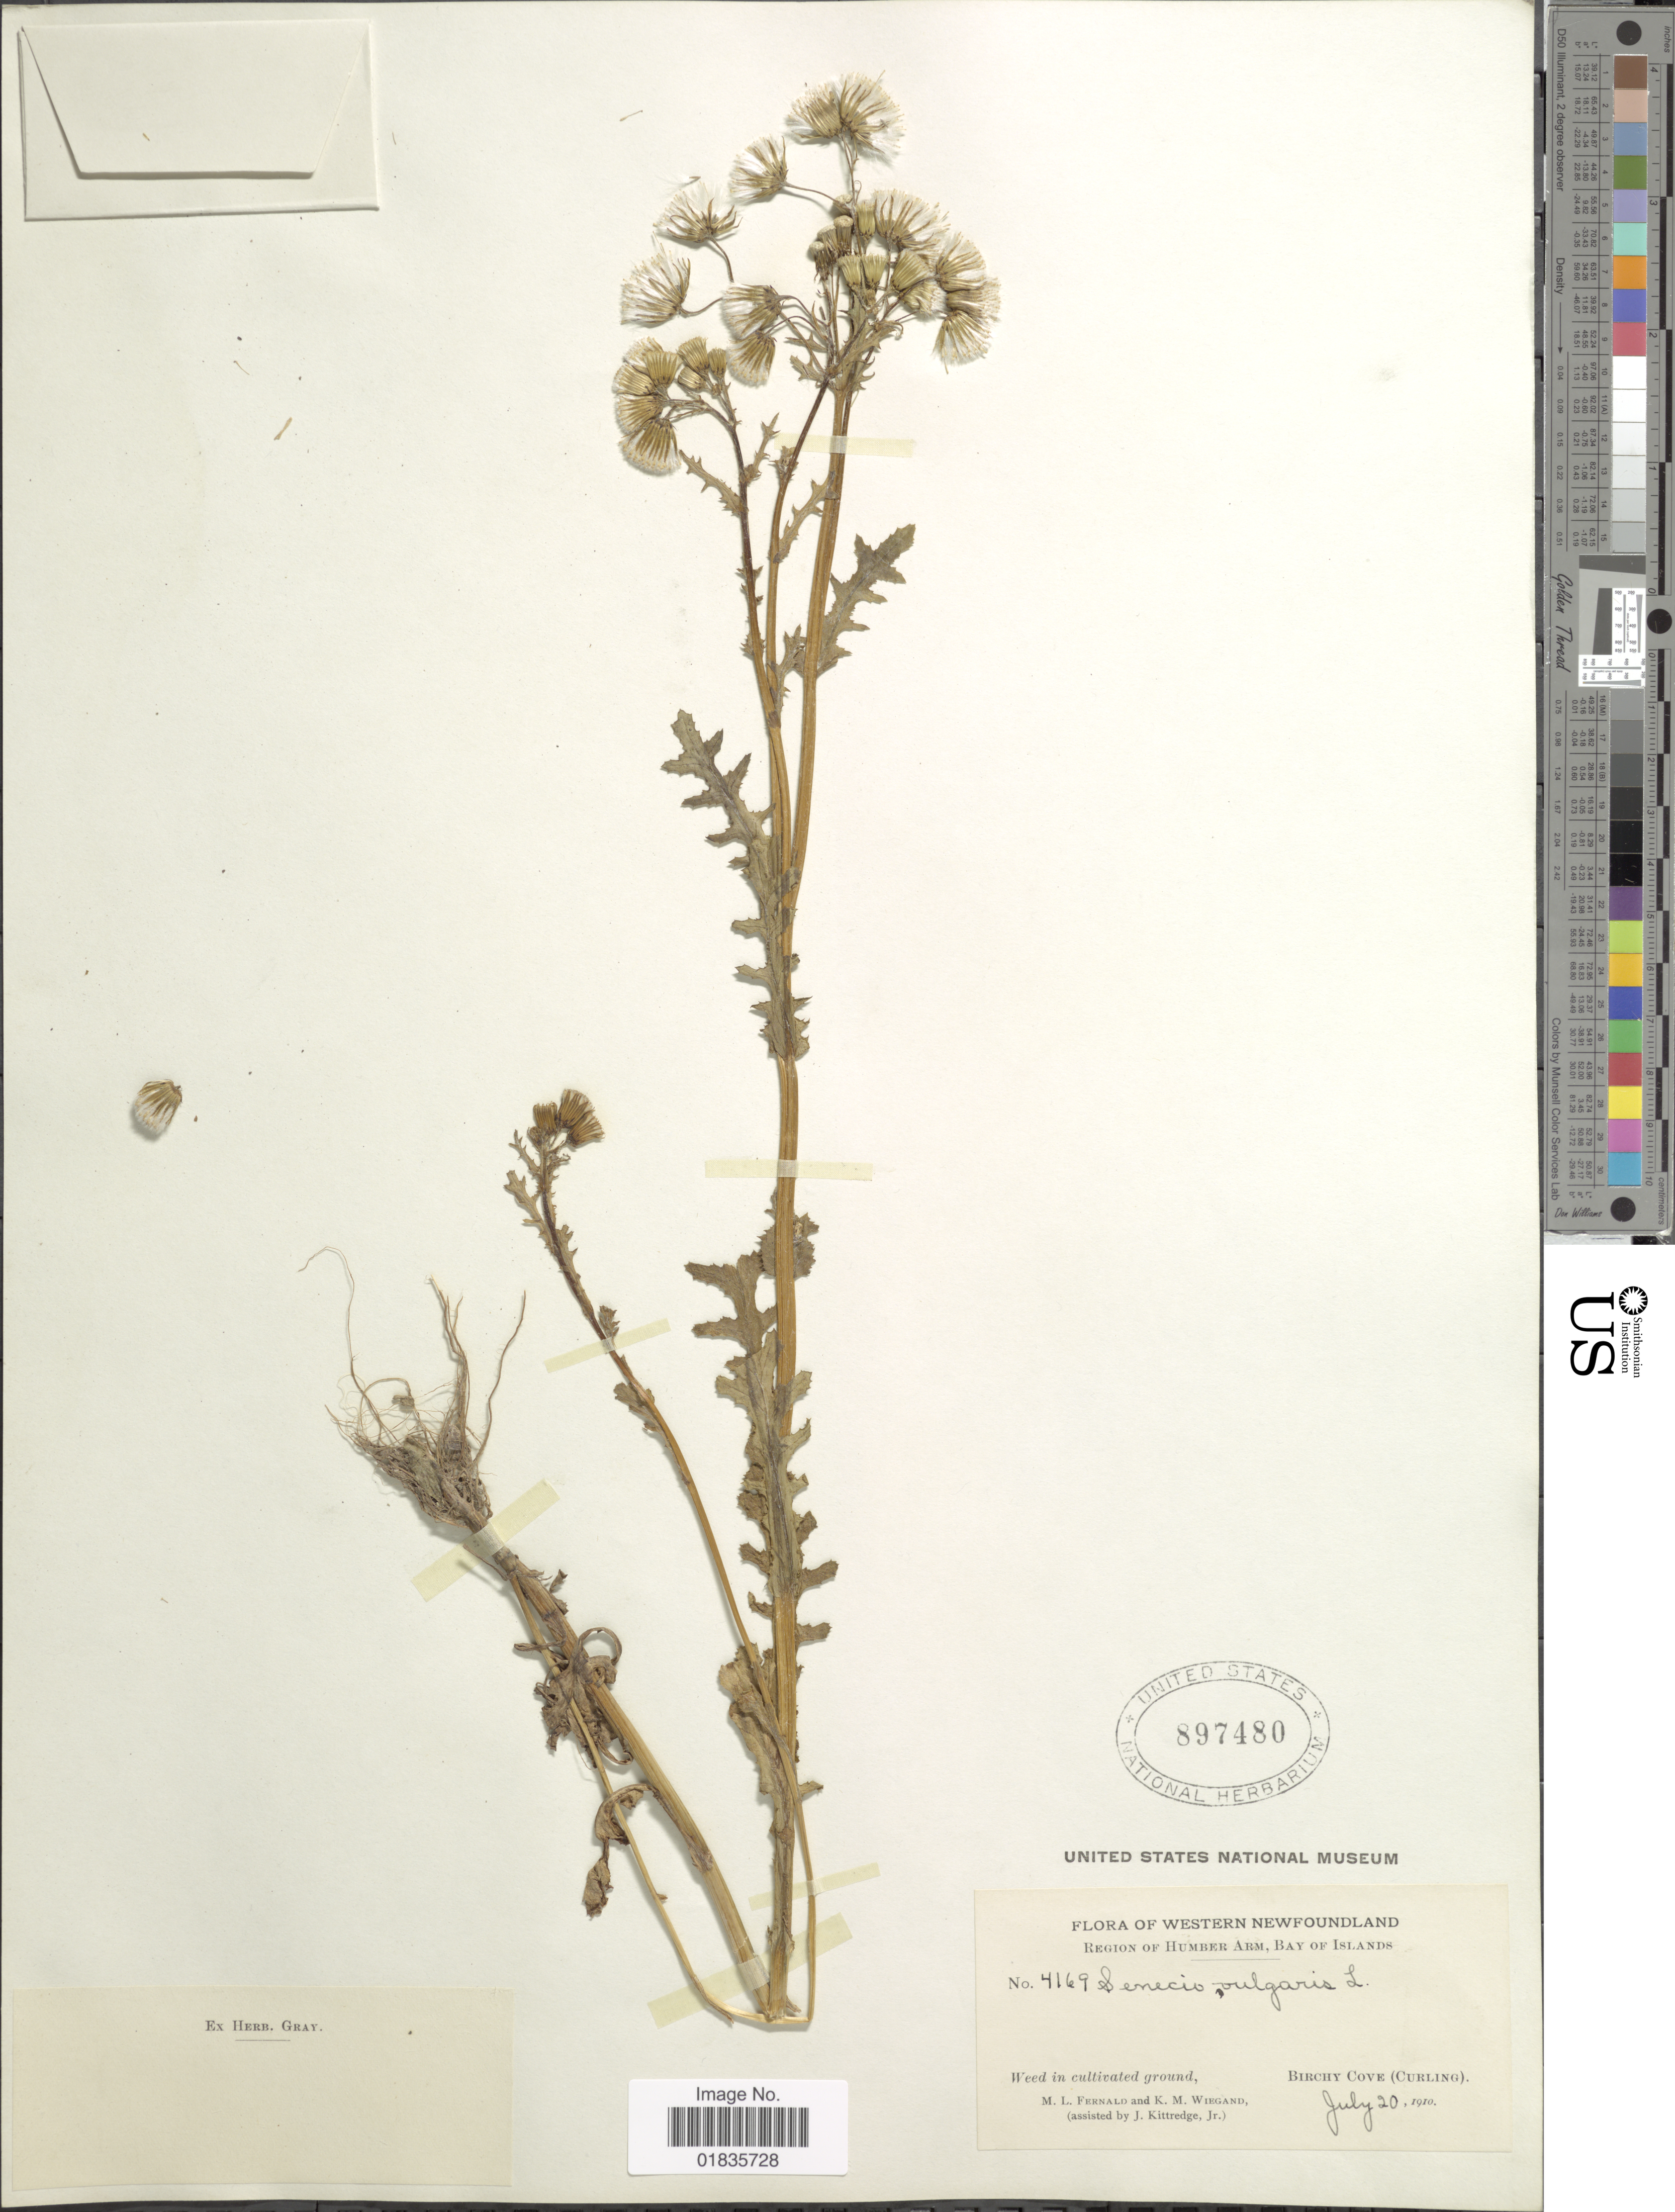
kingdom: Plantae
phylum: Tracheophyta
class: Magnoliopsida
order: Asterales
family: Asteraceae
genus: Senecio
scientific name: Senecio vulgaris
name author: L.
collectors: M. L. Fernald, K. M. Wiegand & J. Kittredge Jr.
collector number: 4169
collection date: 1910-07-20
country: Canada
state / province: Newfoundland and Labrador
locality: Western Newfoundland, Region of Humber Arm, Bay of Islands, weed in cultivated ground, Birchy Cove (Curling).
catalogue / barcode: US 897480